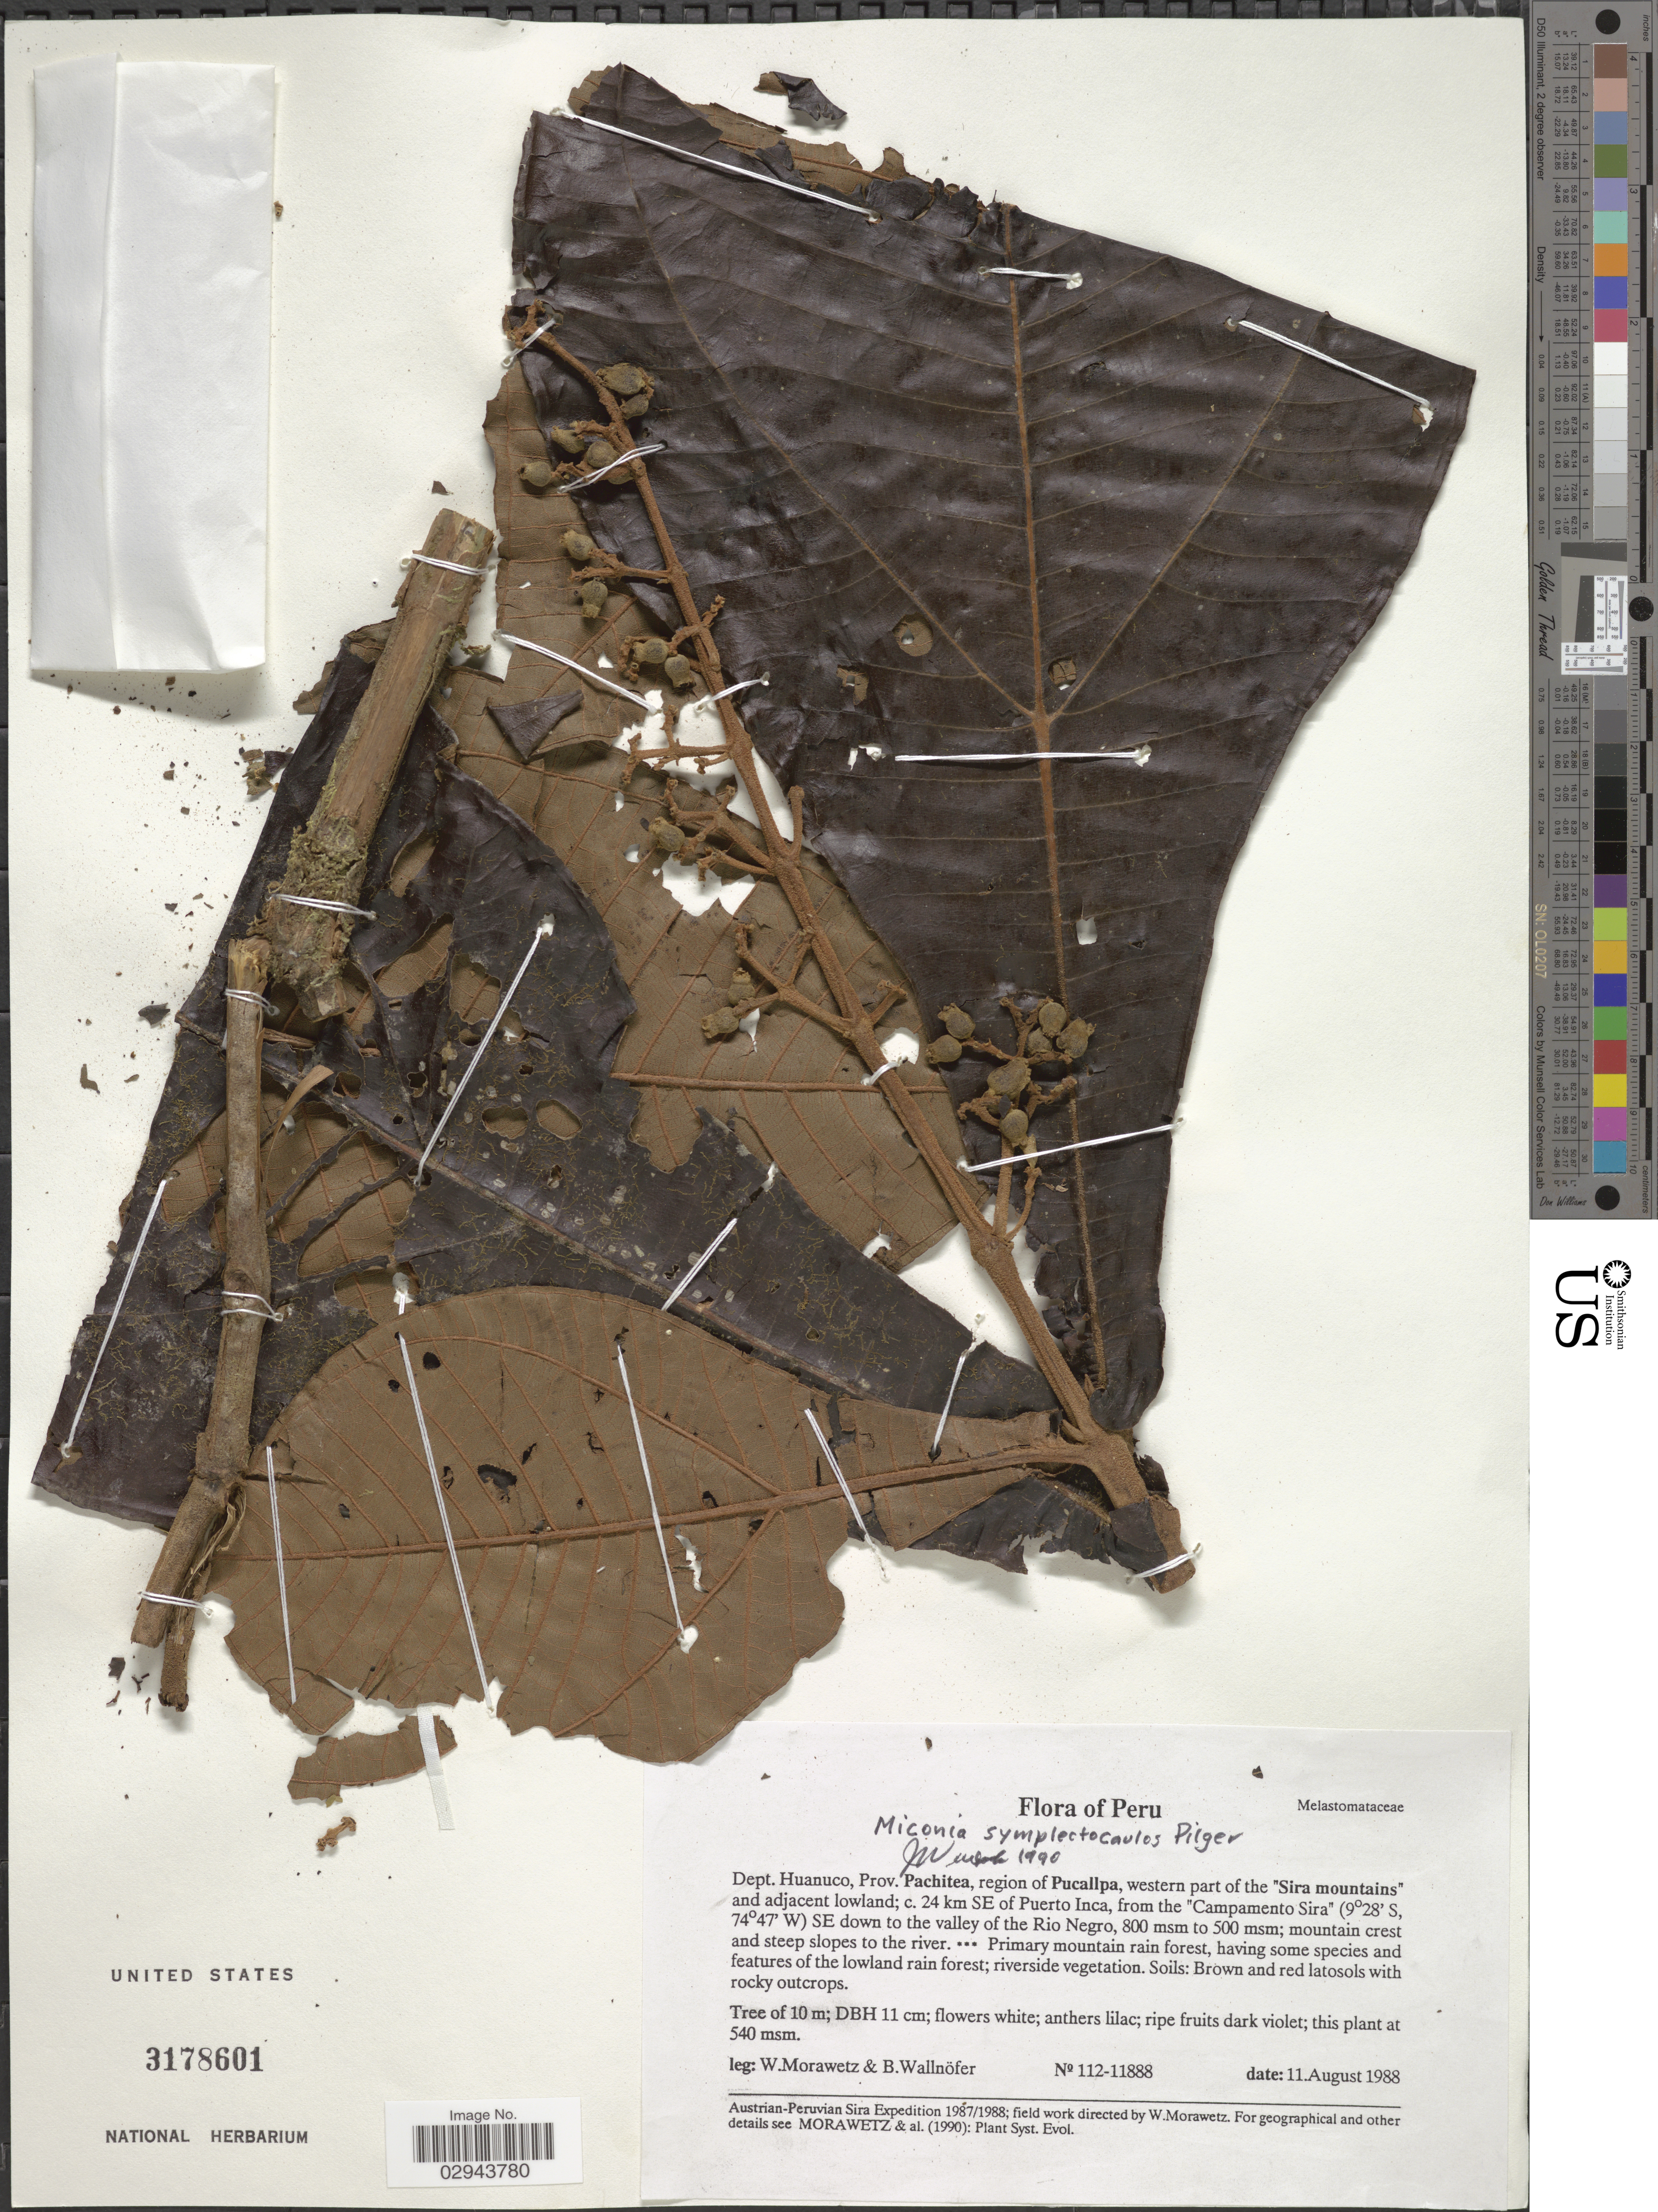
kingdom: Plantae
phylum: Tracheophyta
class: Magnoliopsida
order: Myrtales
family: Melastomataceae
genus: Miconia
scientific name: Miconia symplectocaulos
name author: Pilg.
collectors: W. Morawetz & B. Wallnöfer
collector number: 112-11888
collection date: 1988-08-11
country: Peru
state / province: Huánuco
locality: Dept. Huanuco, Prov. Pachitea, region of Pucallpa, western part of the "Sira mountains" and adjacent lowland; c. 24 km SE of Puerto Inca, from the "Campamento Sira" SE down to the valley of the Rio Negro, mountain crest and steep slopes to the river.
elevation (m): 540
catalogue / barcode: US 3178601